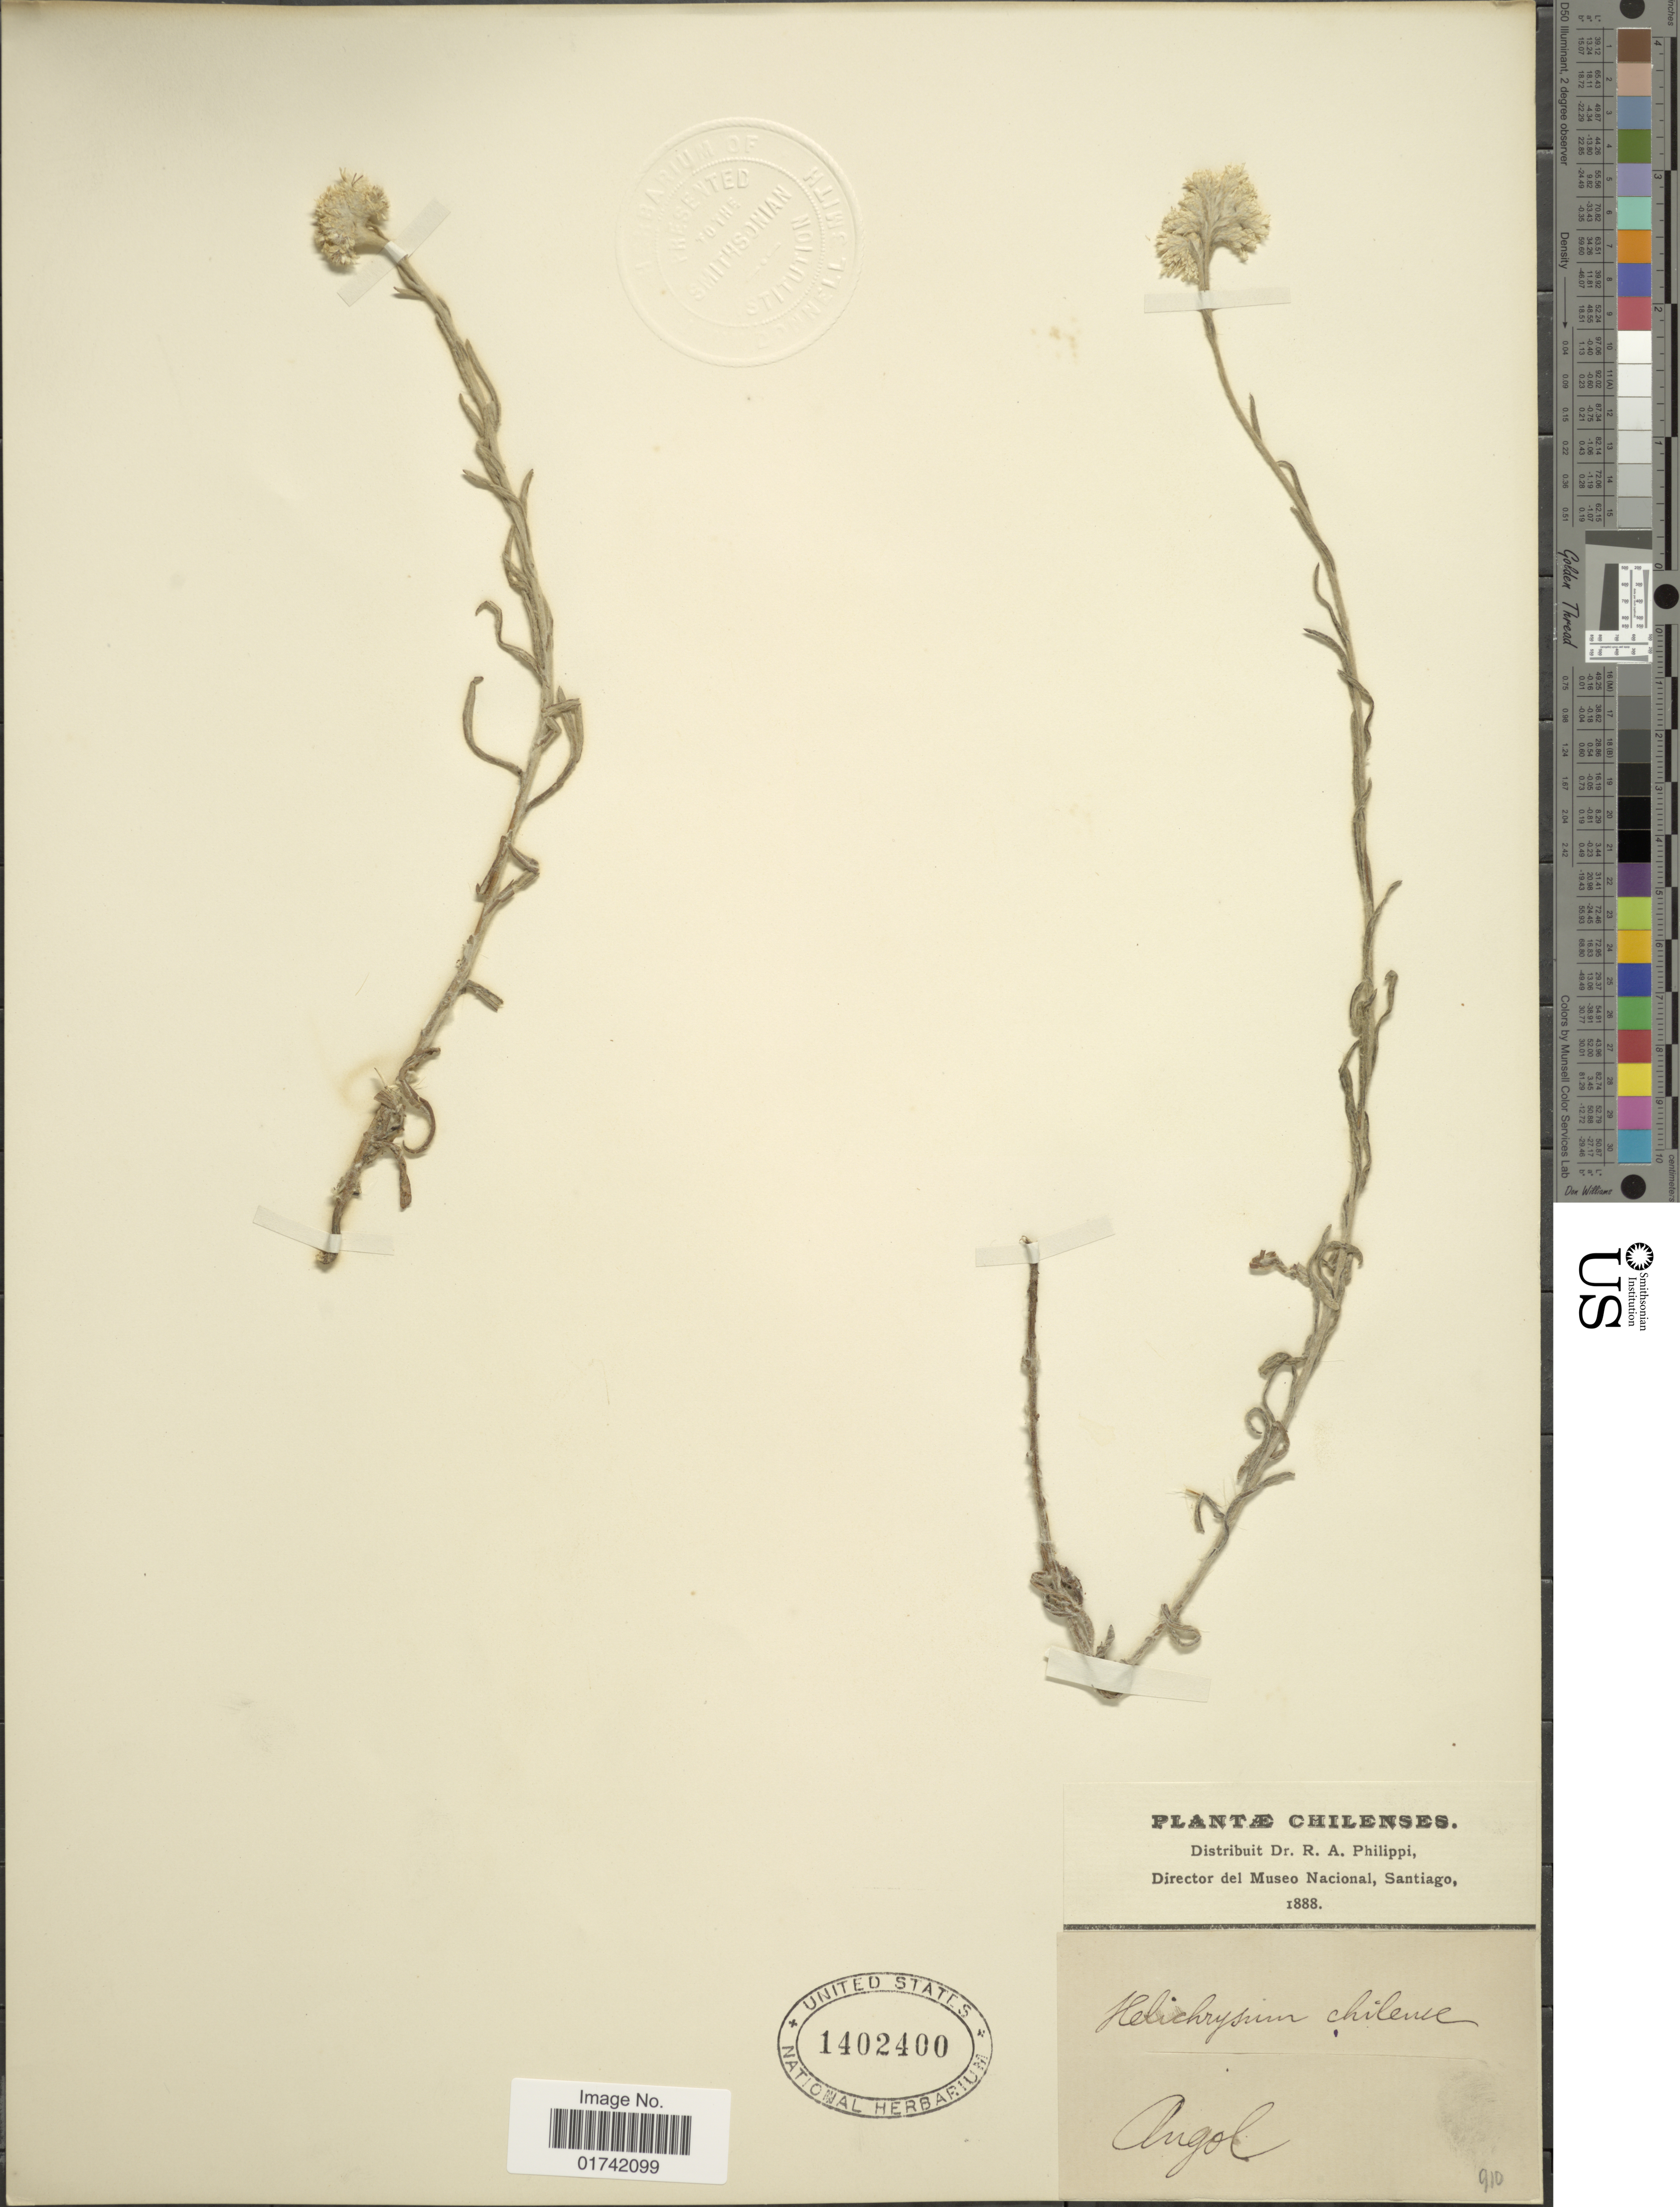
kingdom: Plantae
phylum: Tracheophyta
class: Magnoliopsida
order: Asterales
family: Asteraceae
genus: Helichrysum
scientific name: Helichrysum chilense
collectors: R. A. Philippi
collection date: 1888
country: Chile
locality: Angol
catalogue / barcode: US 1402400